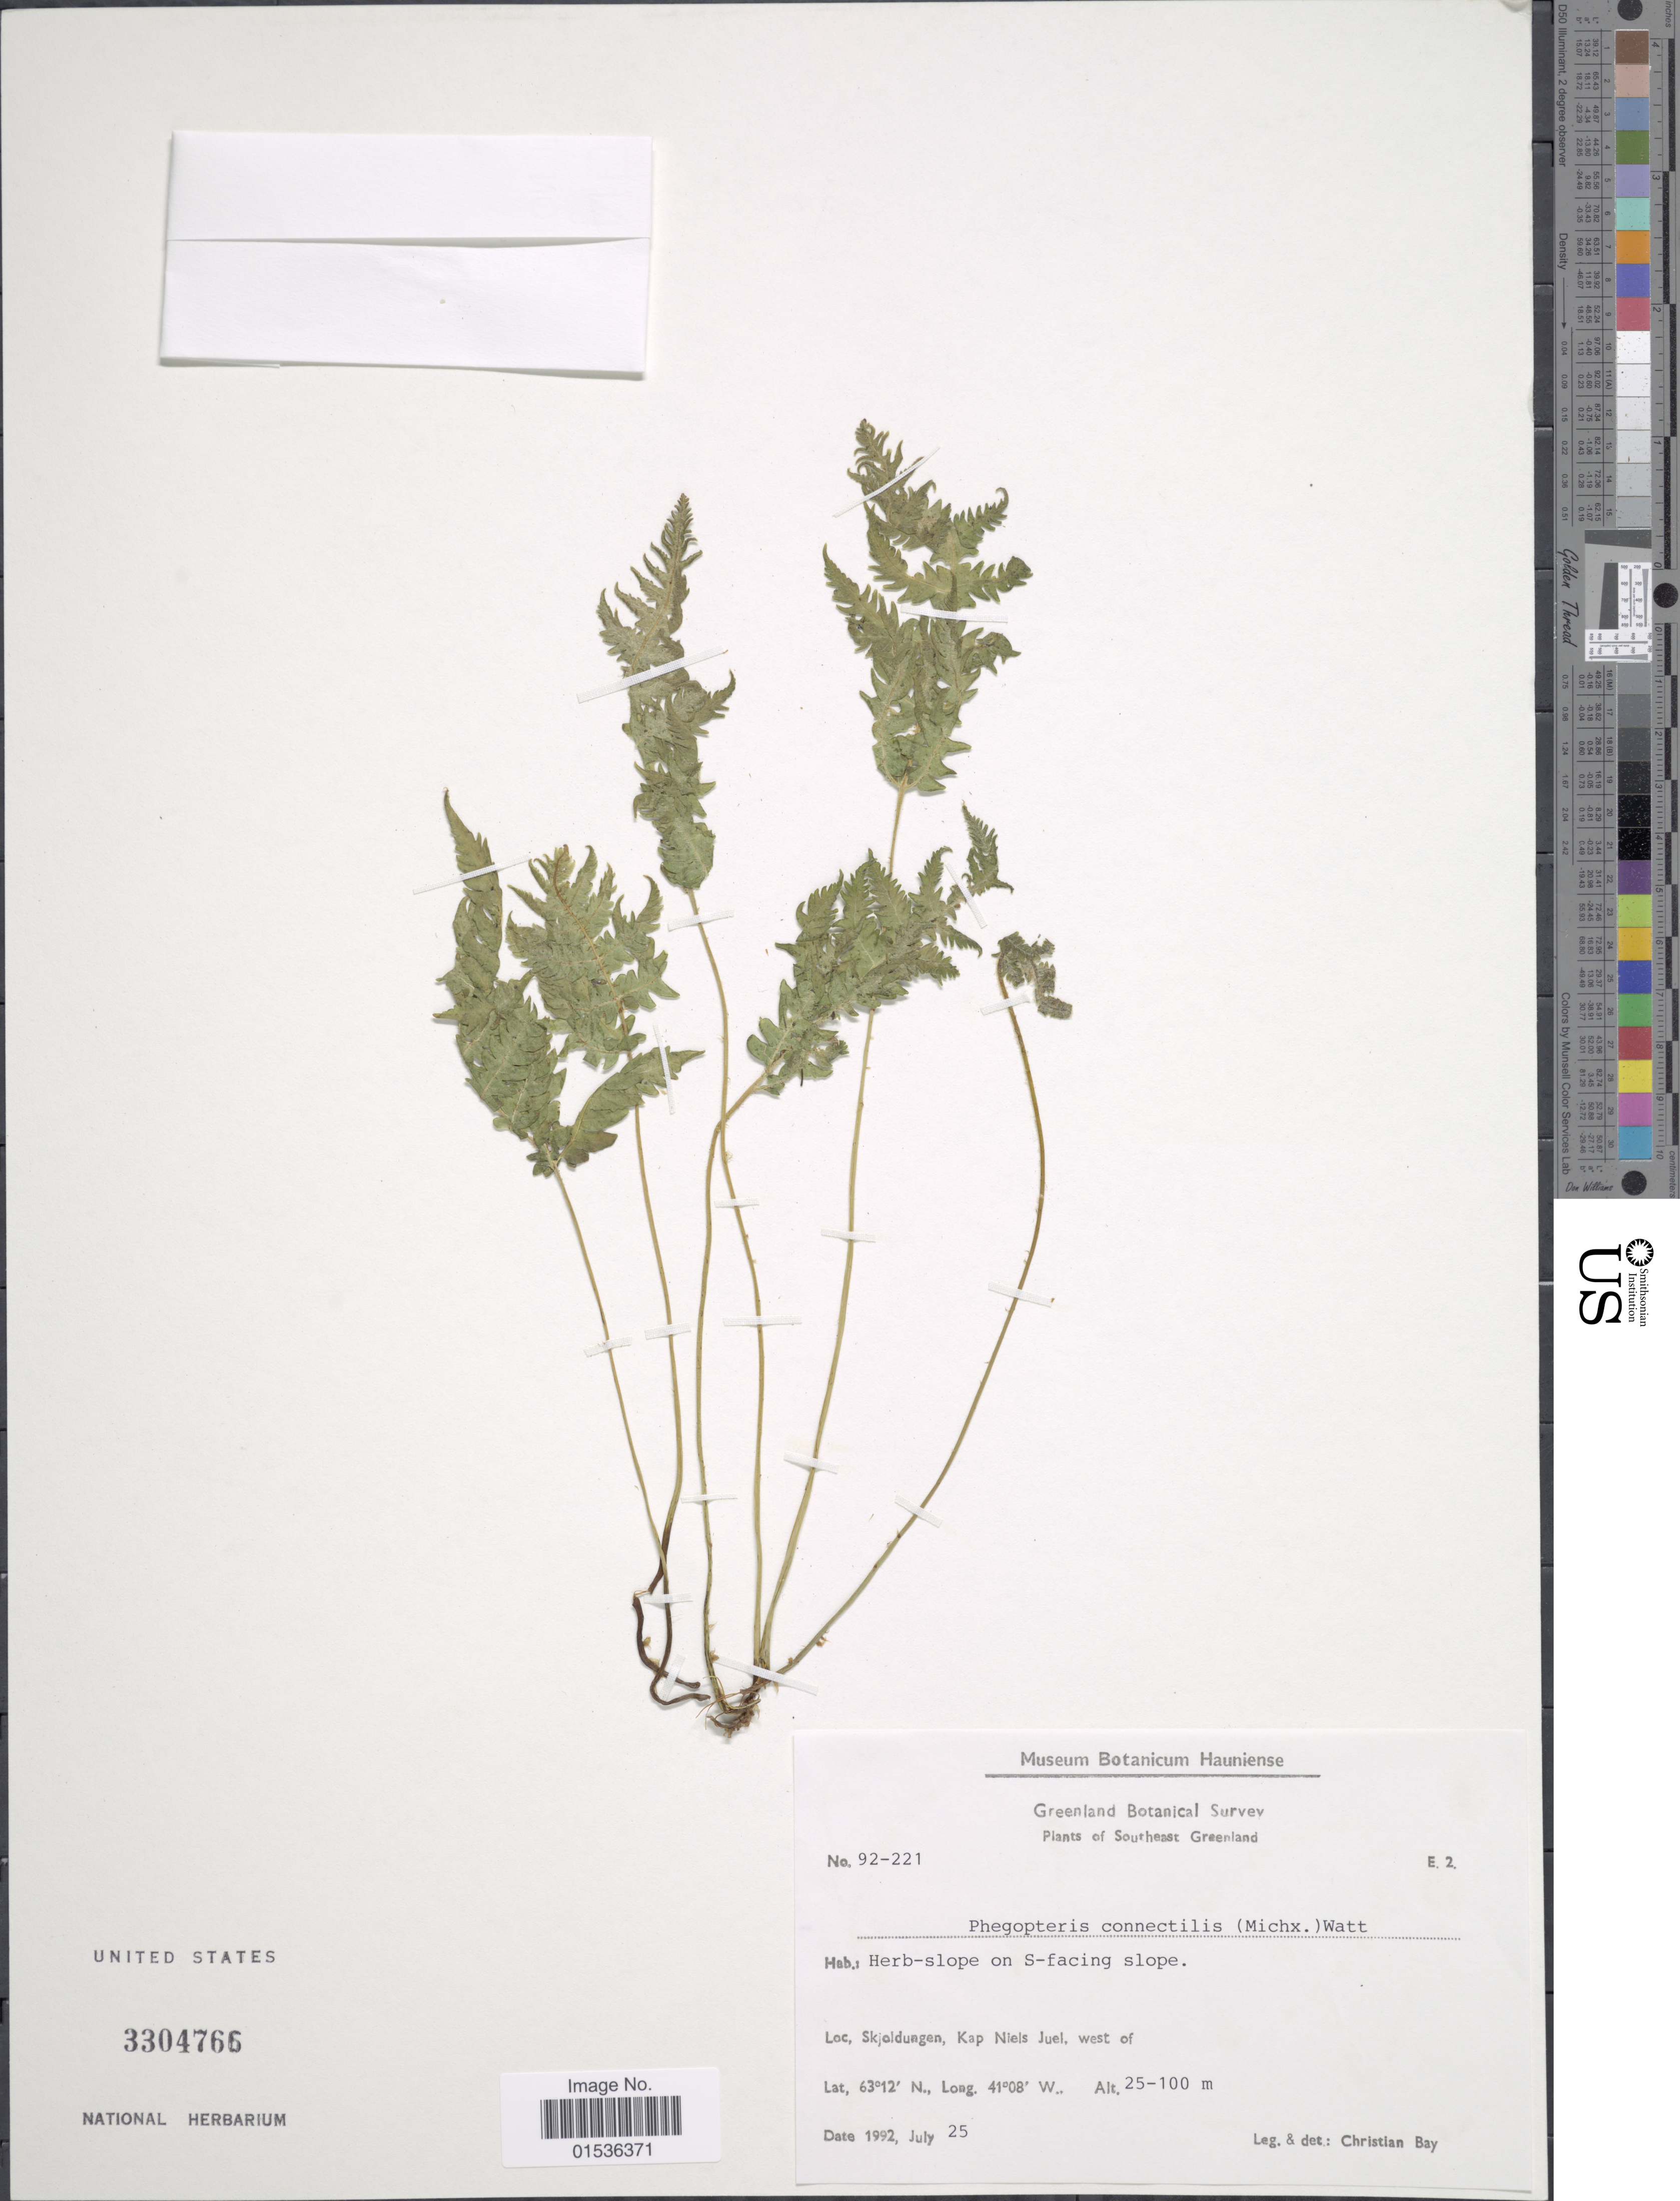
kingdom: Plantae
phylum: Tracheophyta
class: Polypodiopsida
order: Polypodiales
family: Thelypteridaceae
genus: Phegopteris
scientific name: Phegopteris connectilis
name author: (Michx.) Watt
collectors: C. Bay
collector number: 92-221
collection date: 1992-07-25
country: Greenland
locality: Soitheast Greenland. Skjolduagen, Kap Niels Juel, west of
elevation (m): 25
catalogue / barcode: US 3304766